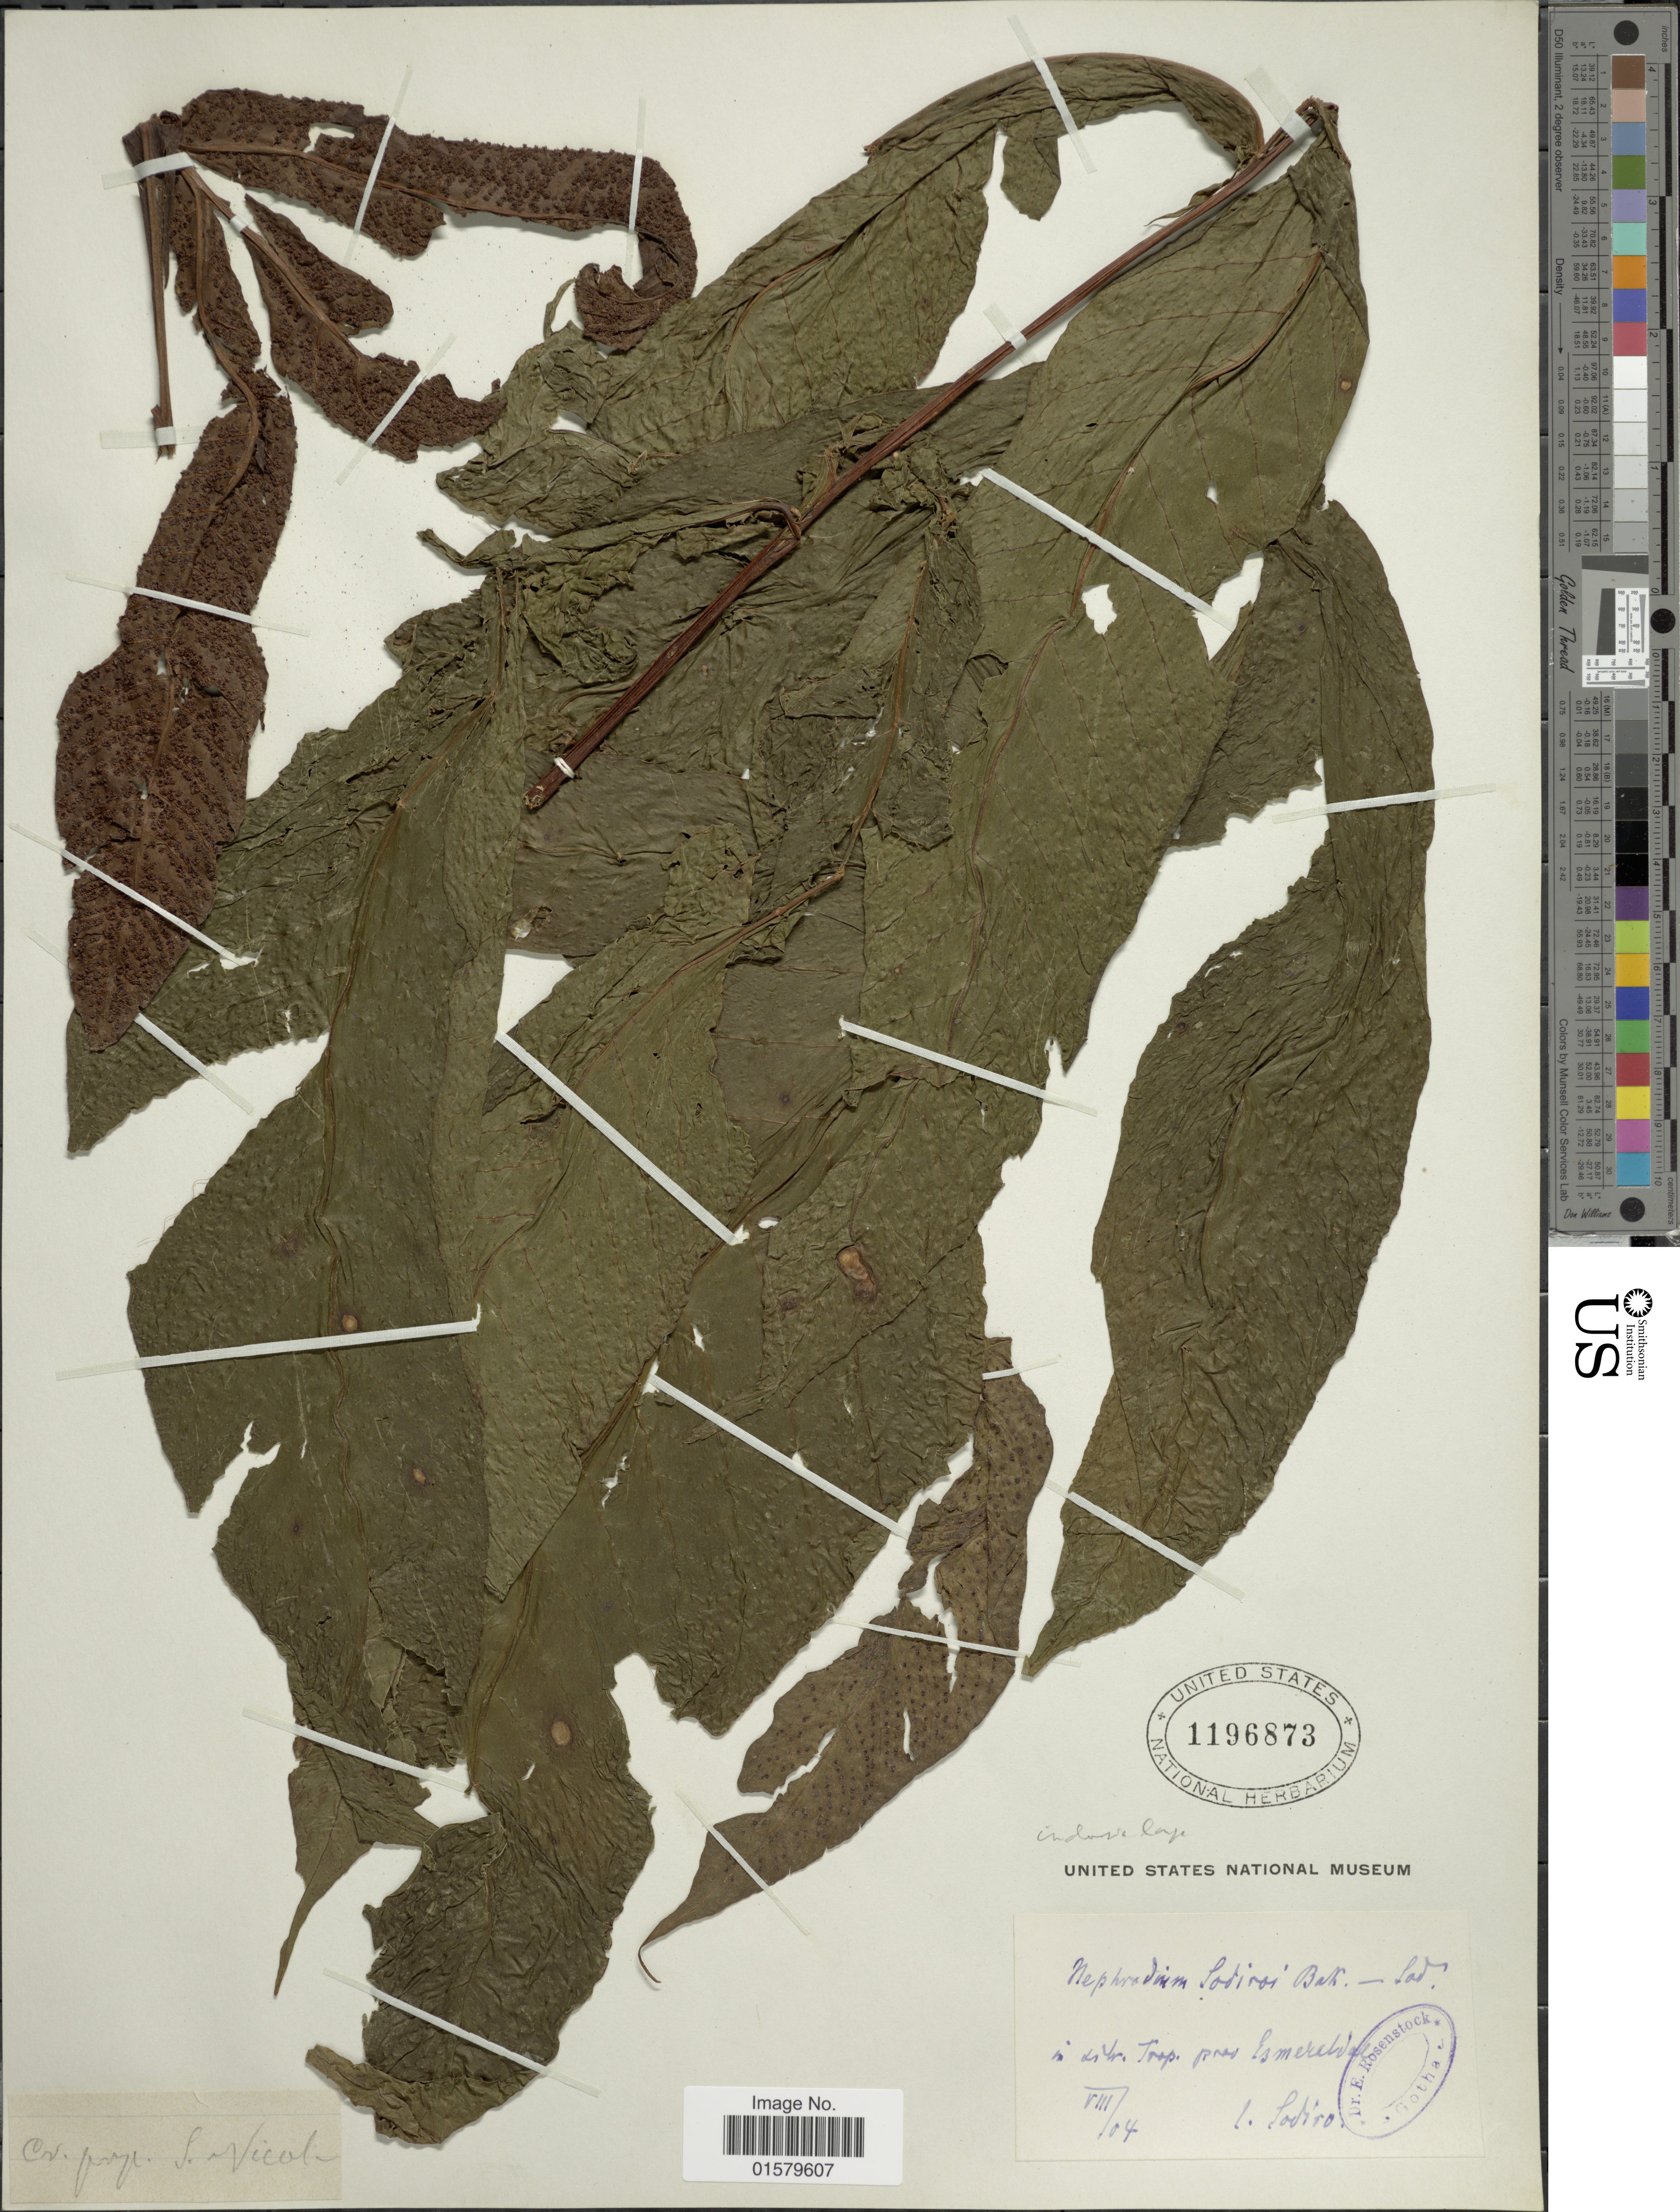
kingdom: Plantae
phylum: Tracheophyta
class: Polypodiopsida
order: Polypodiales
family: Tectariaceae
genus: Tectaria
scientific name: Tectaria chimborazensis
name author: (C. Chr.) C. Chr.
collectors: Sodiro, --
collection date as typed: Transcribed d/m/y: /8/4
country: Ecuador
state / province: Esmeraldas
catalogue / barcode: US 1196873